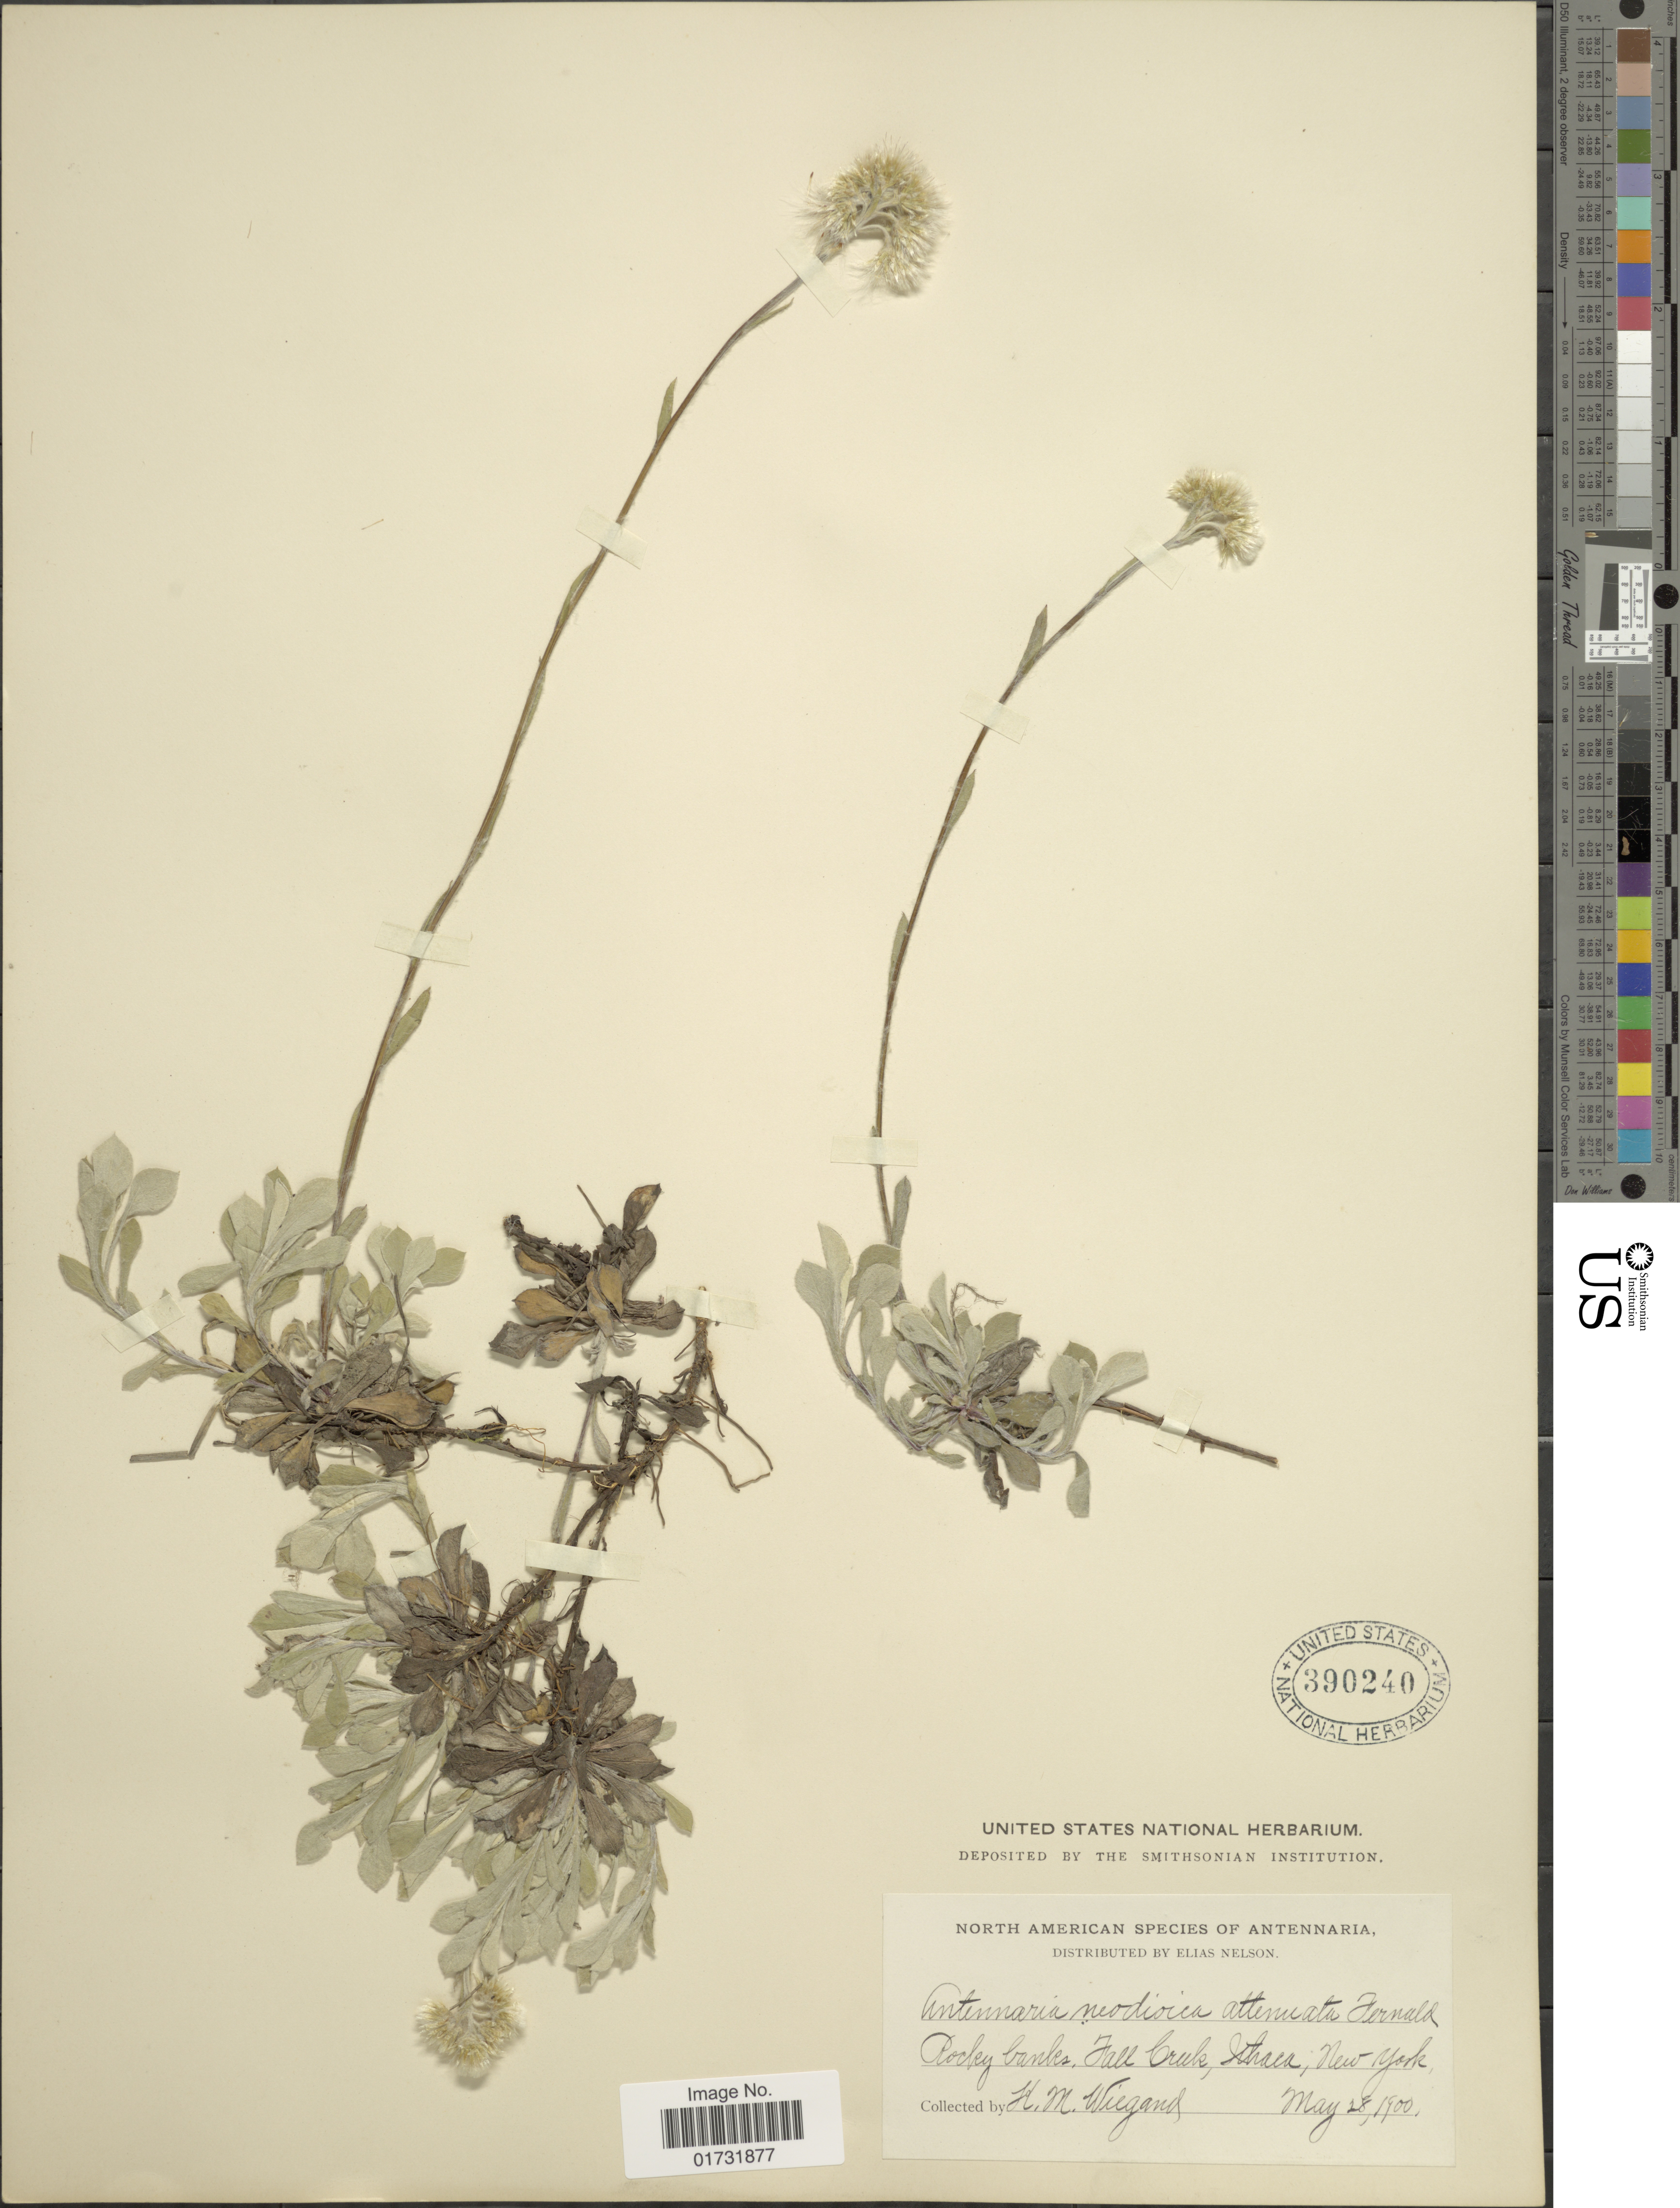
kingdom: Plantae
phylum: Tracheophyta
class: Magnoliopsida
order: Asterales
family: Asteraceae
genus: Antennaria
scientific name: Antennaria neodioica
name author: Greene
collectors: K. M. Wiegand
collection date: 1900-05-28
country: United States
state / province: New York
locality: Fall Creek, Ithaca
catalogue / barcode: US 390240